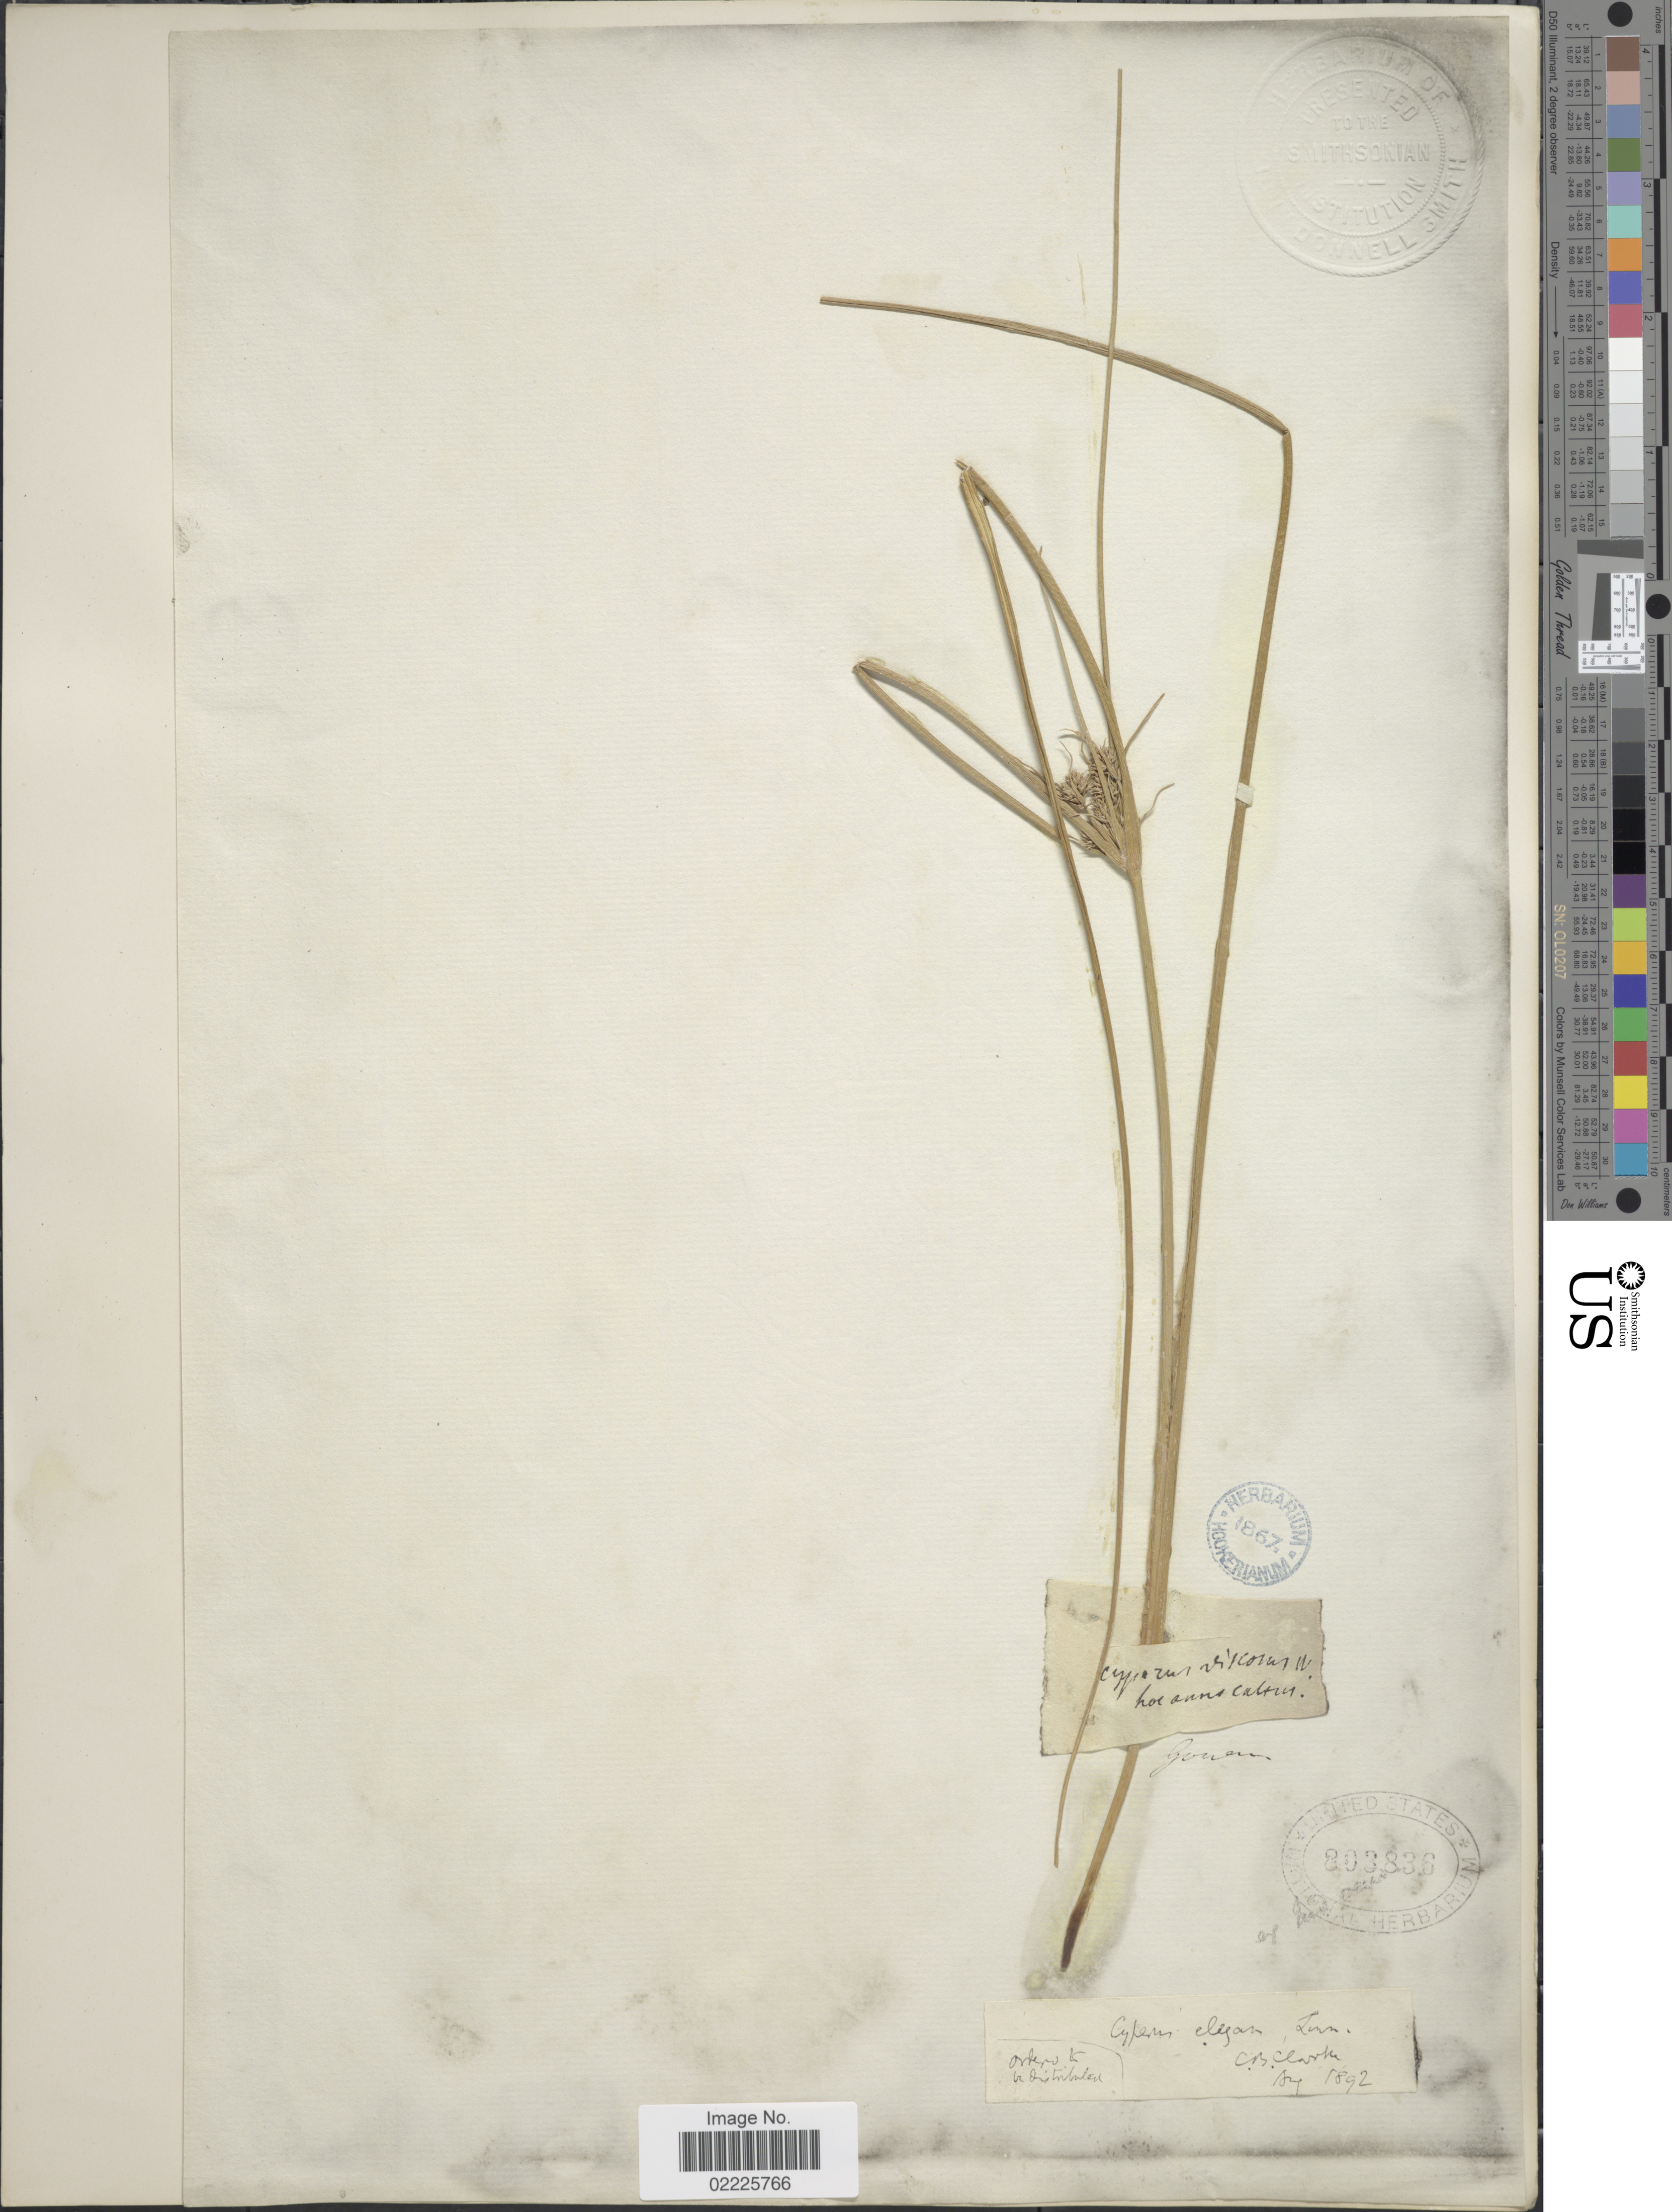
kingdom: Plantae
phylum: Tracheophyta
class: Liliopsida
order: Poales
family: Cyperaceae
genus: Cyperus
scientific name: Cyperus diffusus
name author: Vahl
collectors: -. Gowan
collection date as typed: Aug 1892 is probably date of determination by C.B. Clarke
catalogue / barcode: US 803836